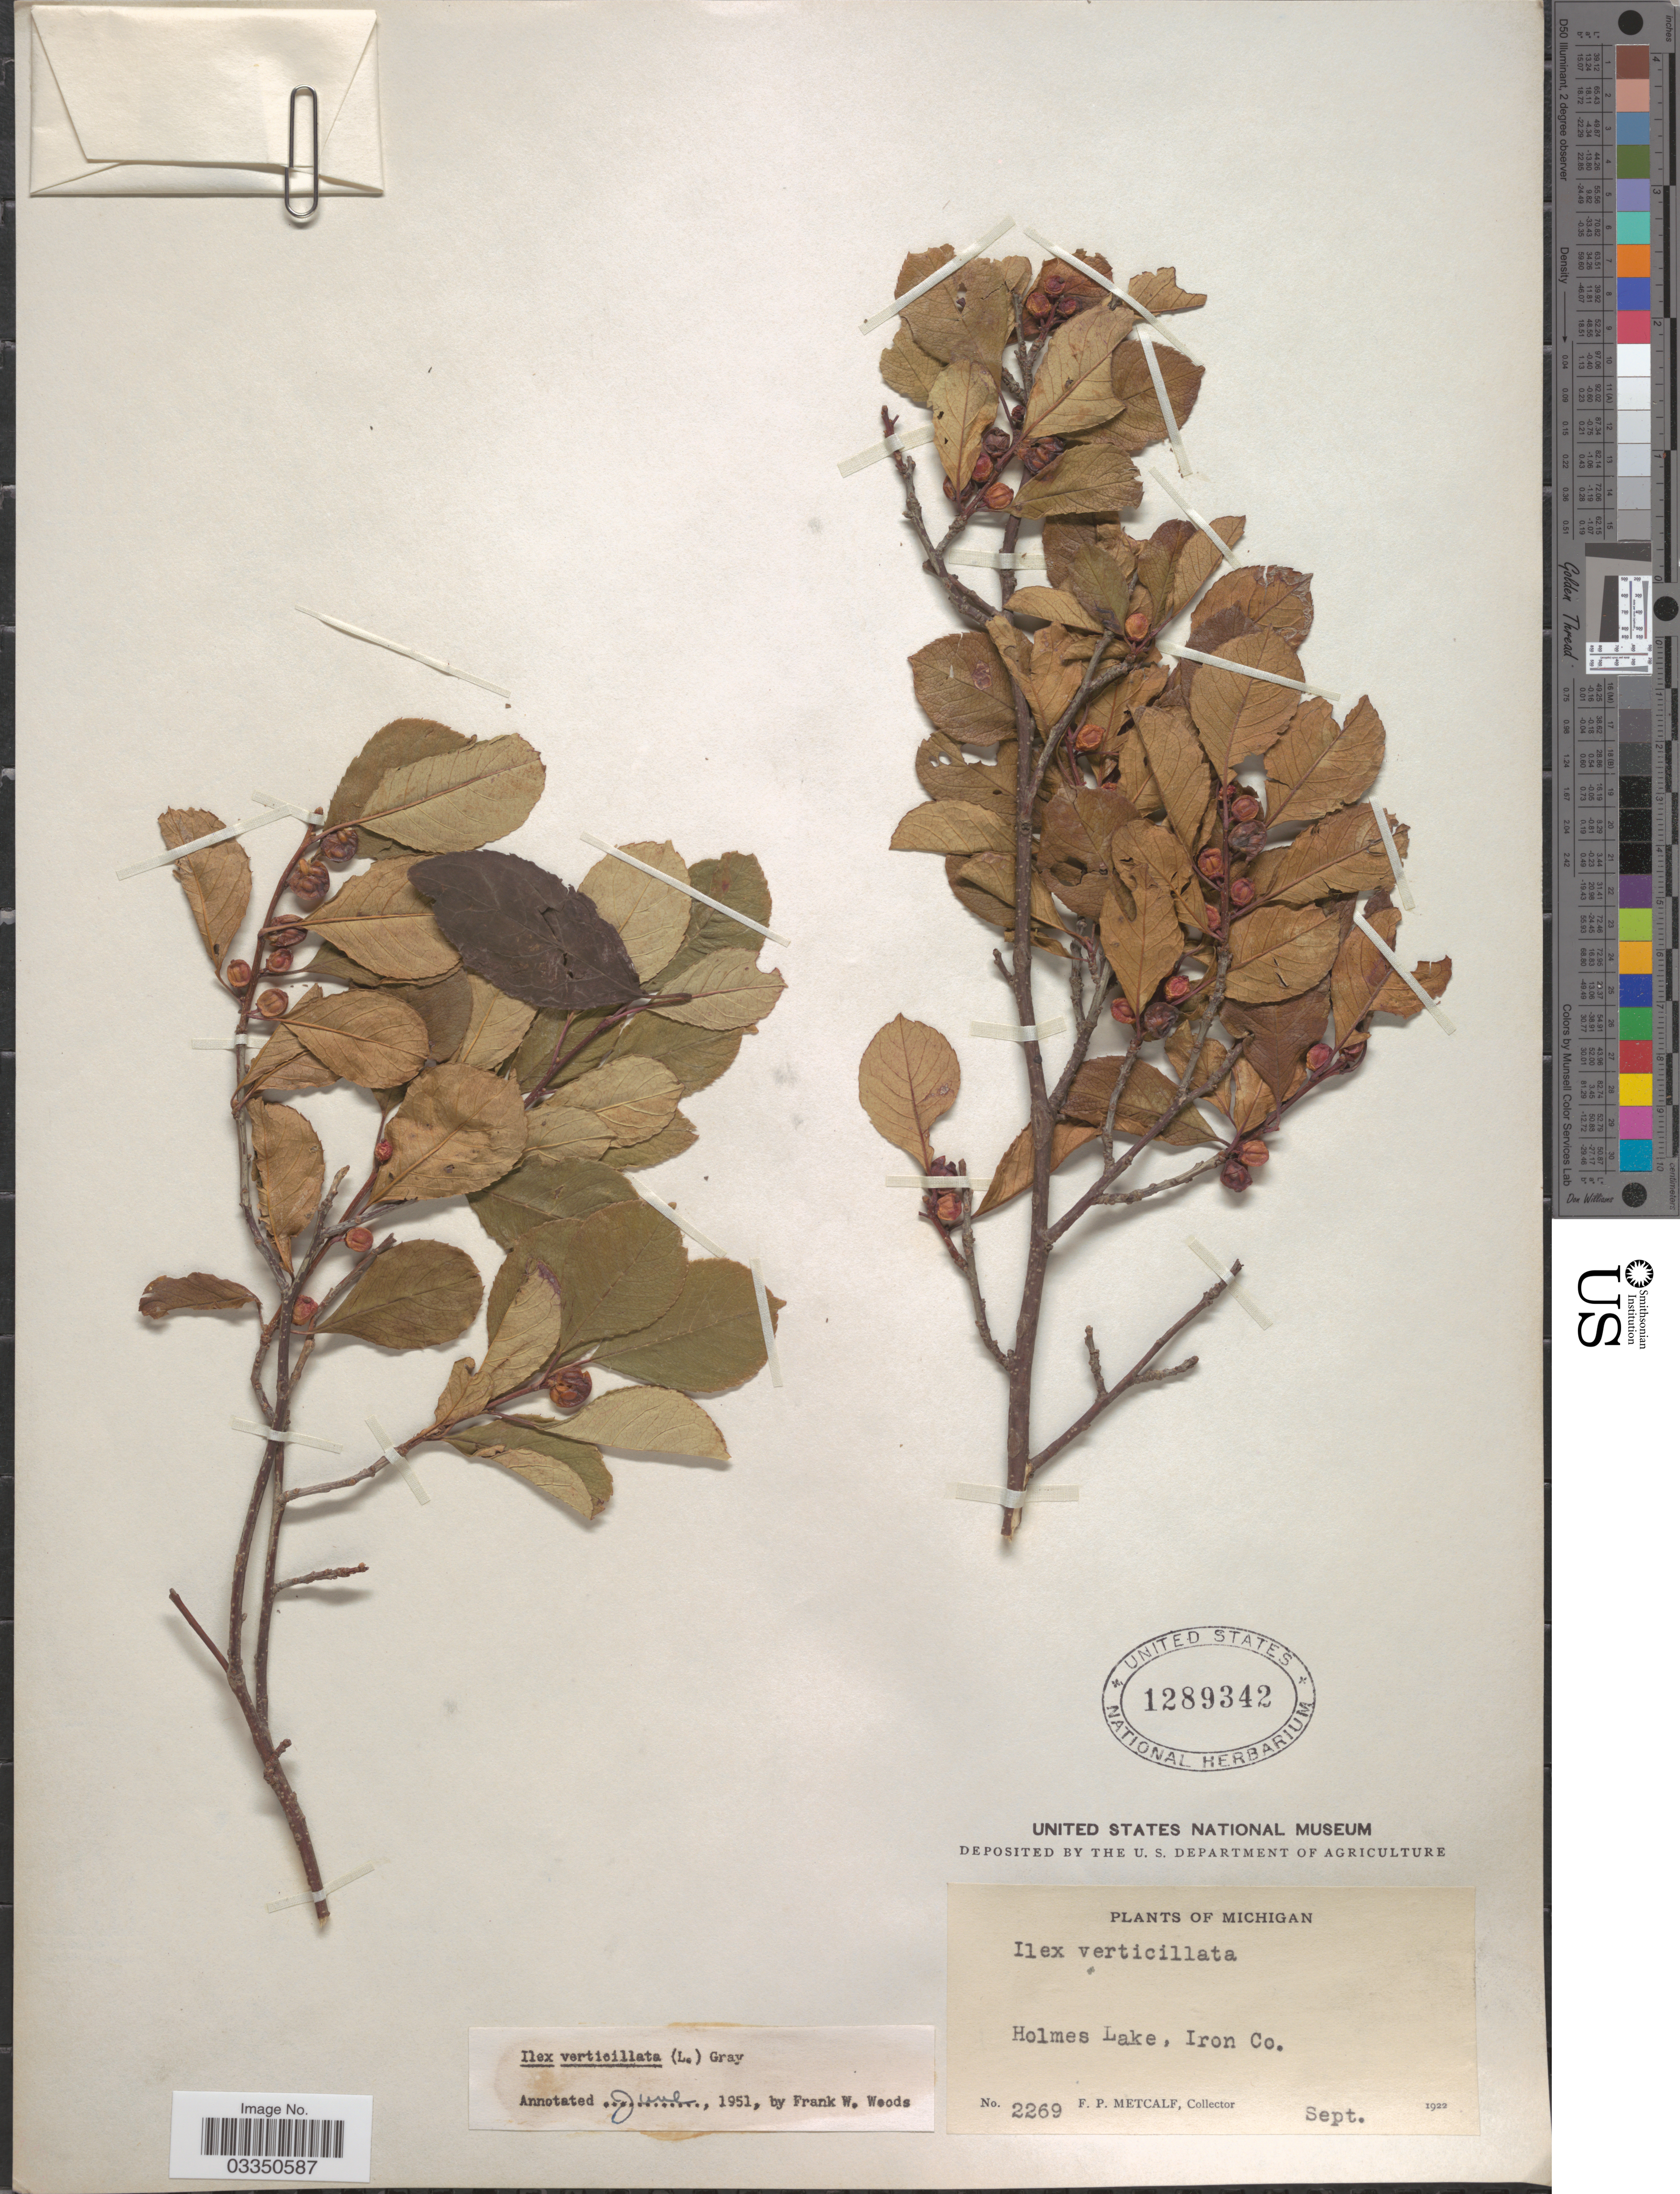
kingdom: Plantae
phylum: Tracheophyta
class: Magnoliopsida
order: Aquifoliales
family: Aquifoliaceae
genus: Ilex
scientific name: Ilex verticillata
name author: (L.) A. Gray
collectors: F. Metcalf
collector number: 2269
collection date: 1922-09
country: United States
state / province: Michigan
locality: Holmes Lake, Iron Co.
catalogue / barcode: US 1289342